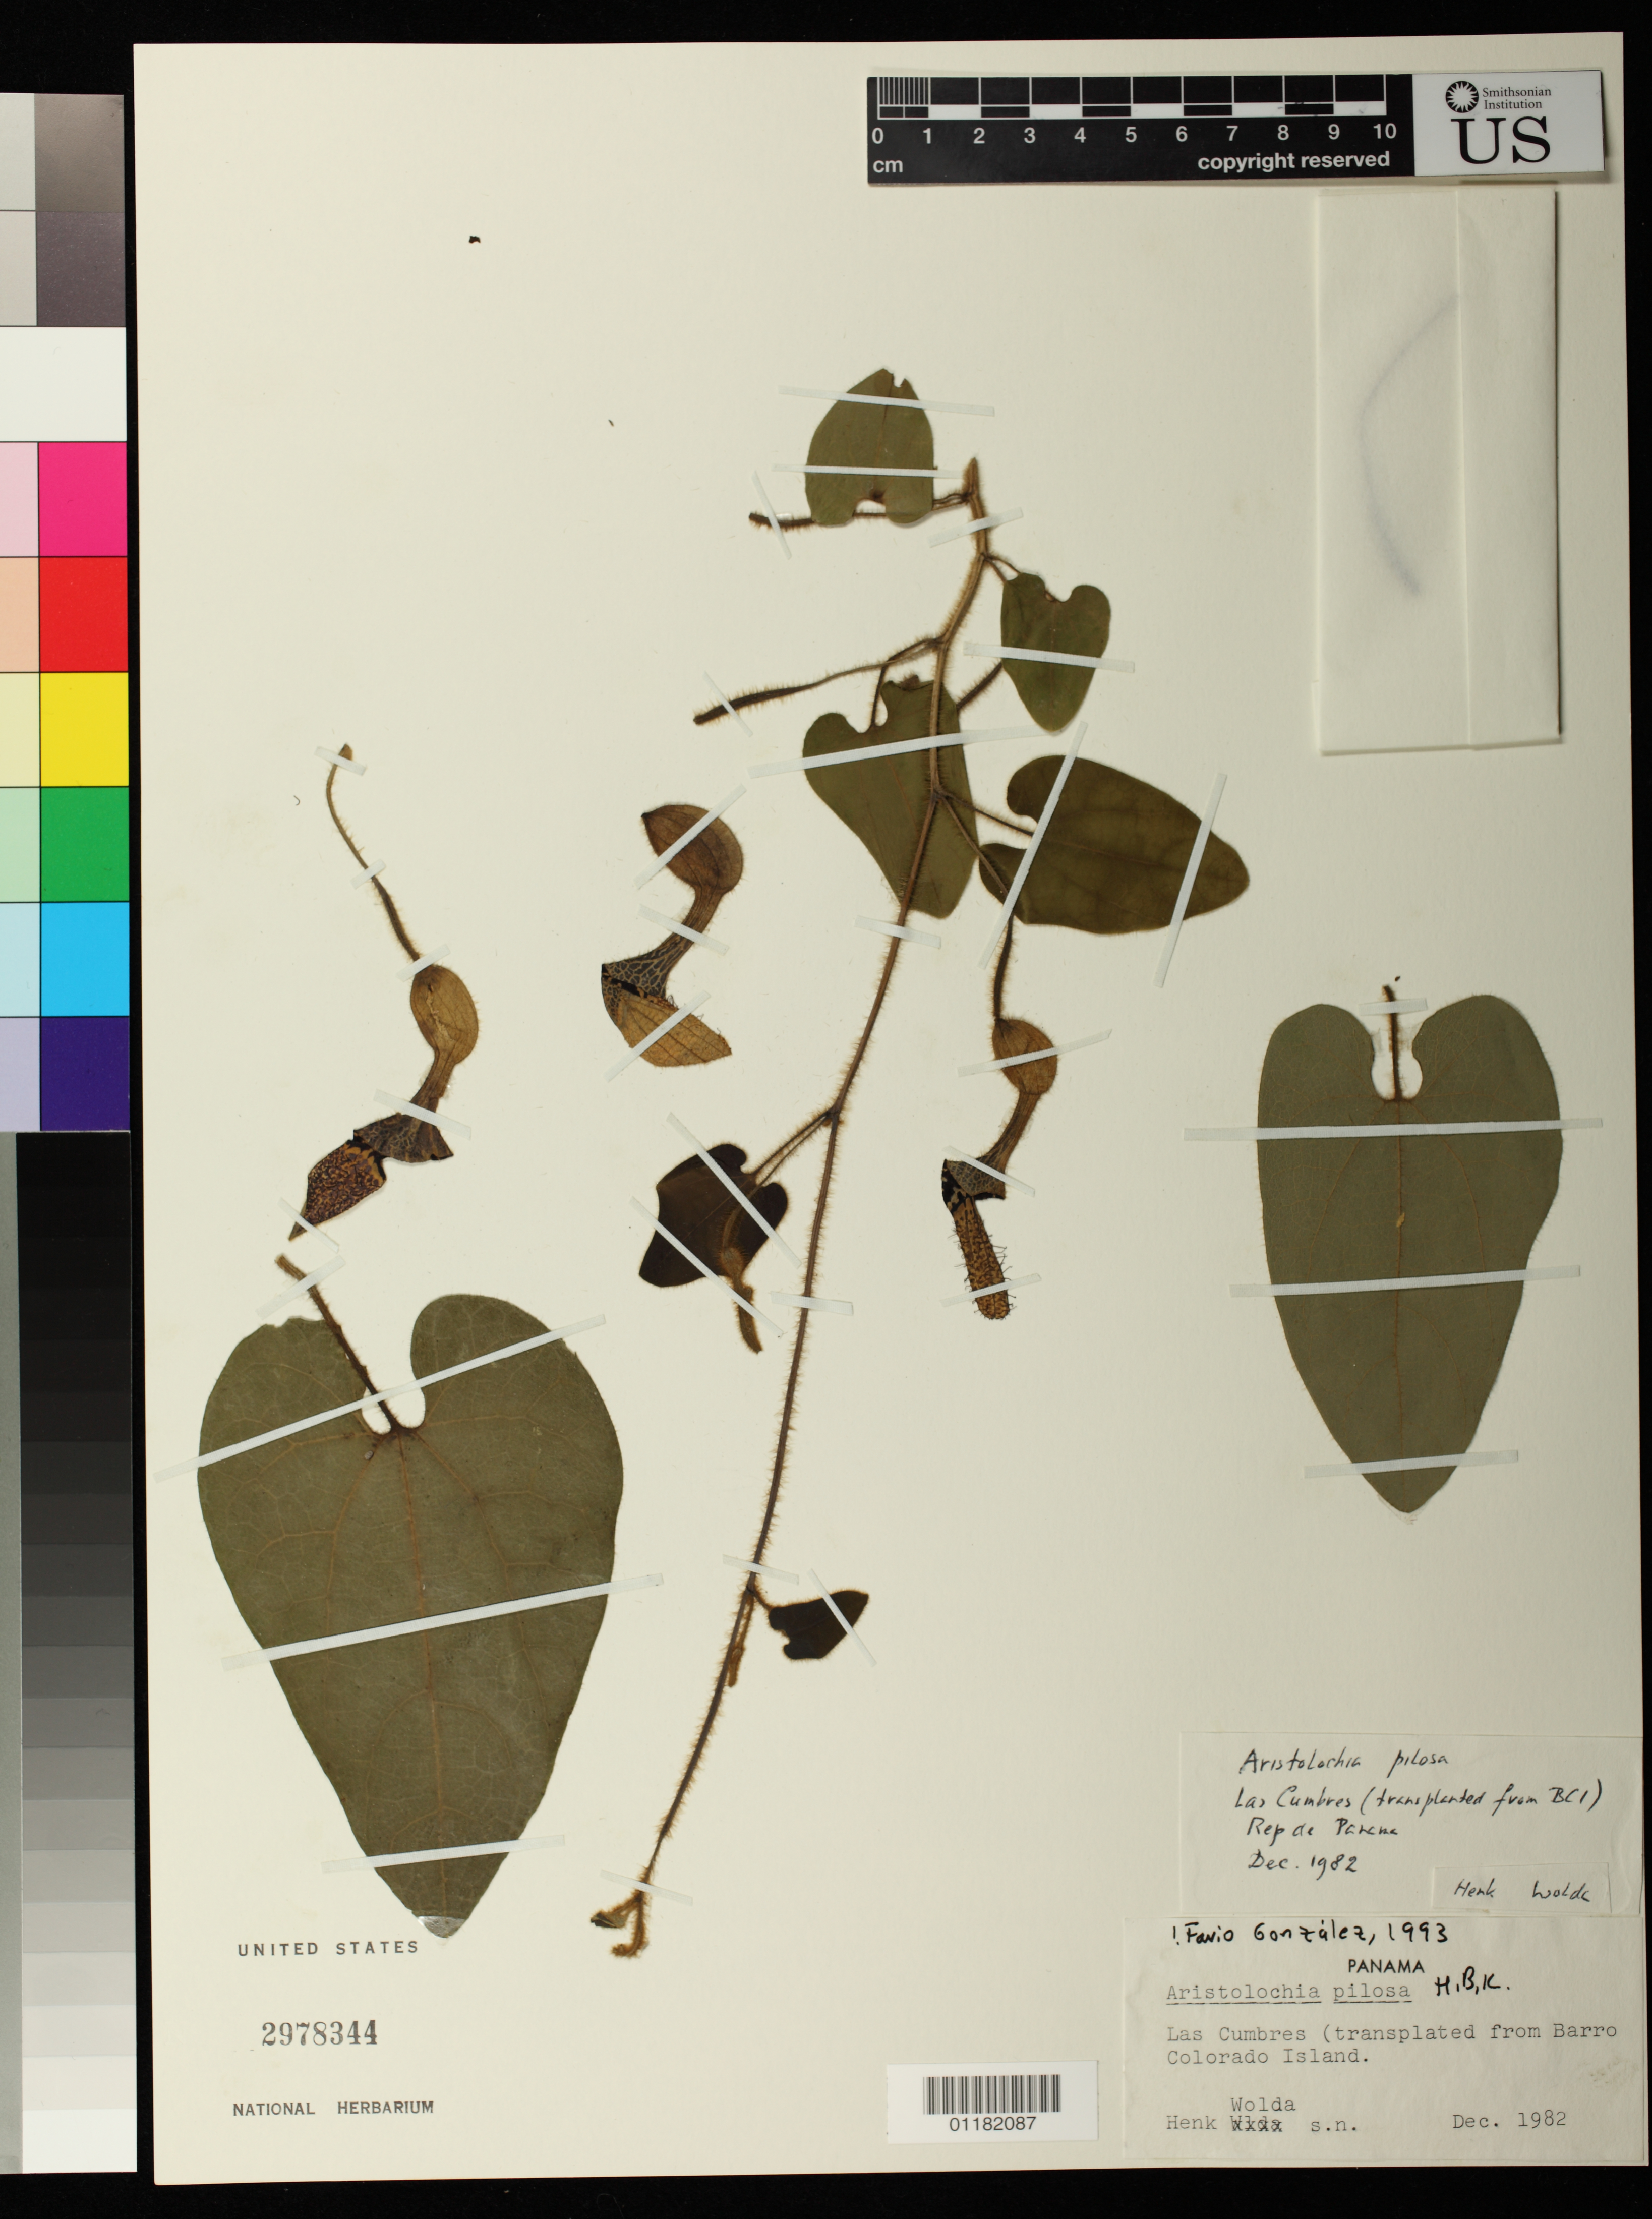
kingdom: Plantae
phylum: Tracheophyta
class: Magnoliopsida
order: Piperales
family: Aristolochiaceae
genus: Aristolochia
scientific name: Aristolochia pilosa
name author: Kunth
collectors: H. Wolda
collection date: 1982-12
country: Panama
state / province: Panamá Oeste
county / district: Canal Zone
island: Barro Colorado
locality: Las Cumbres (transplanted from Barro Colorado Island.)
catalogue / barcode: US 2978344